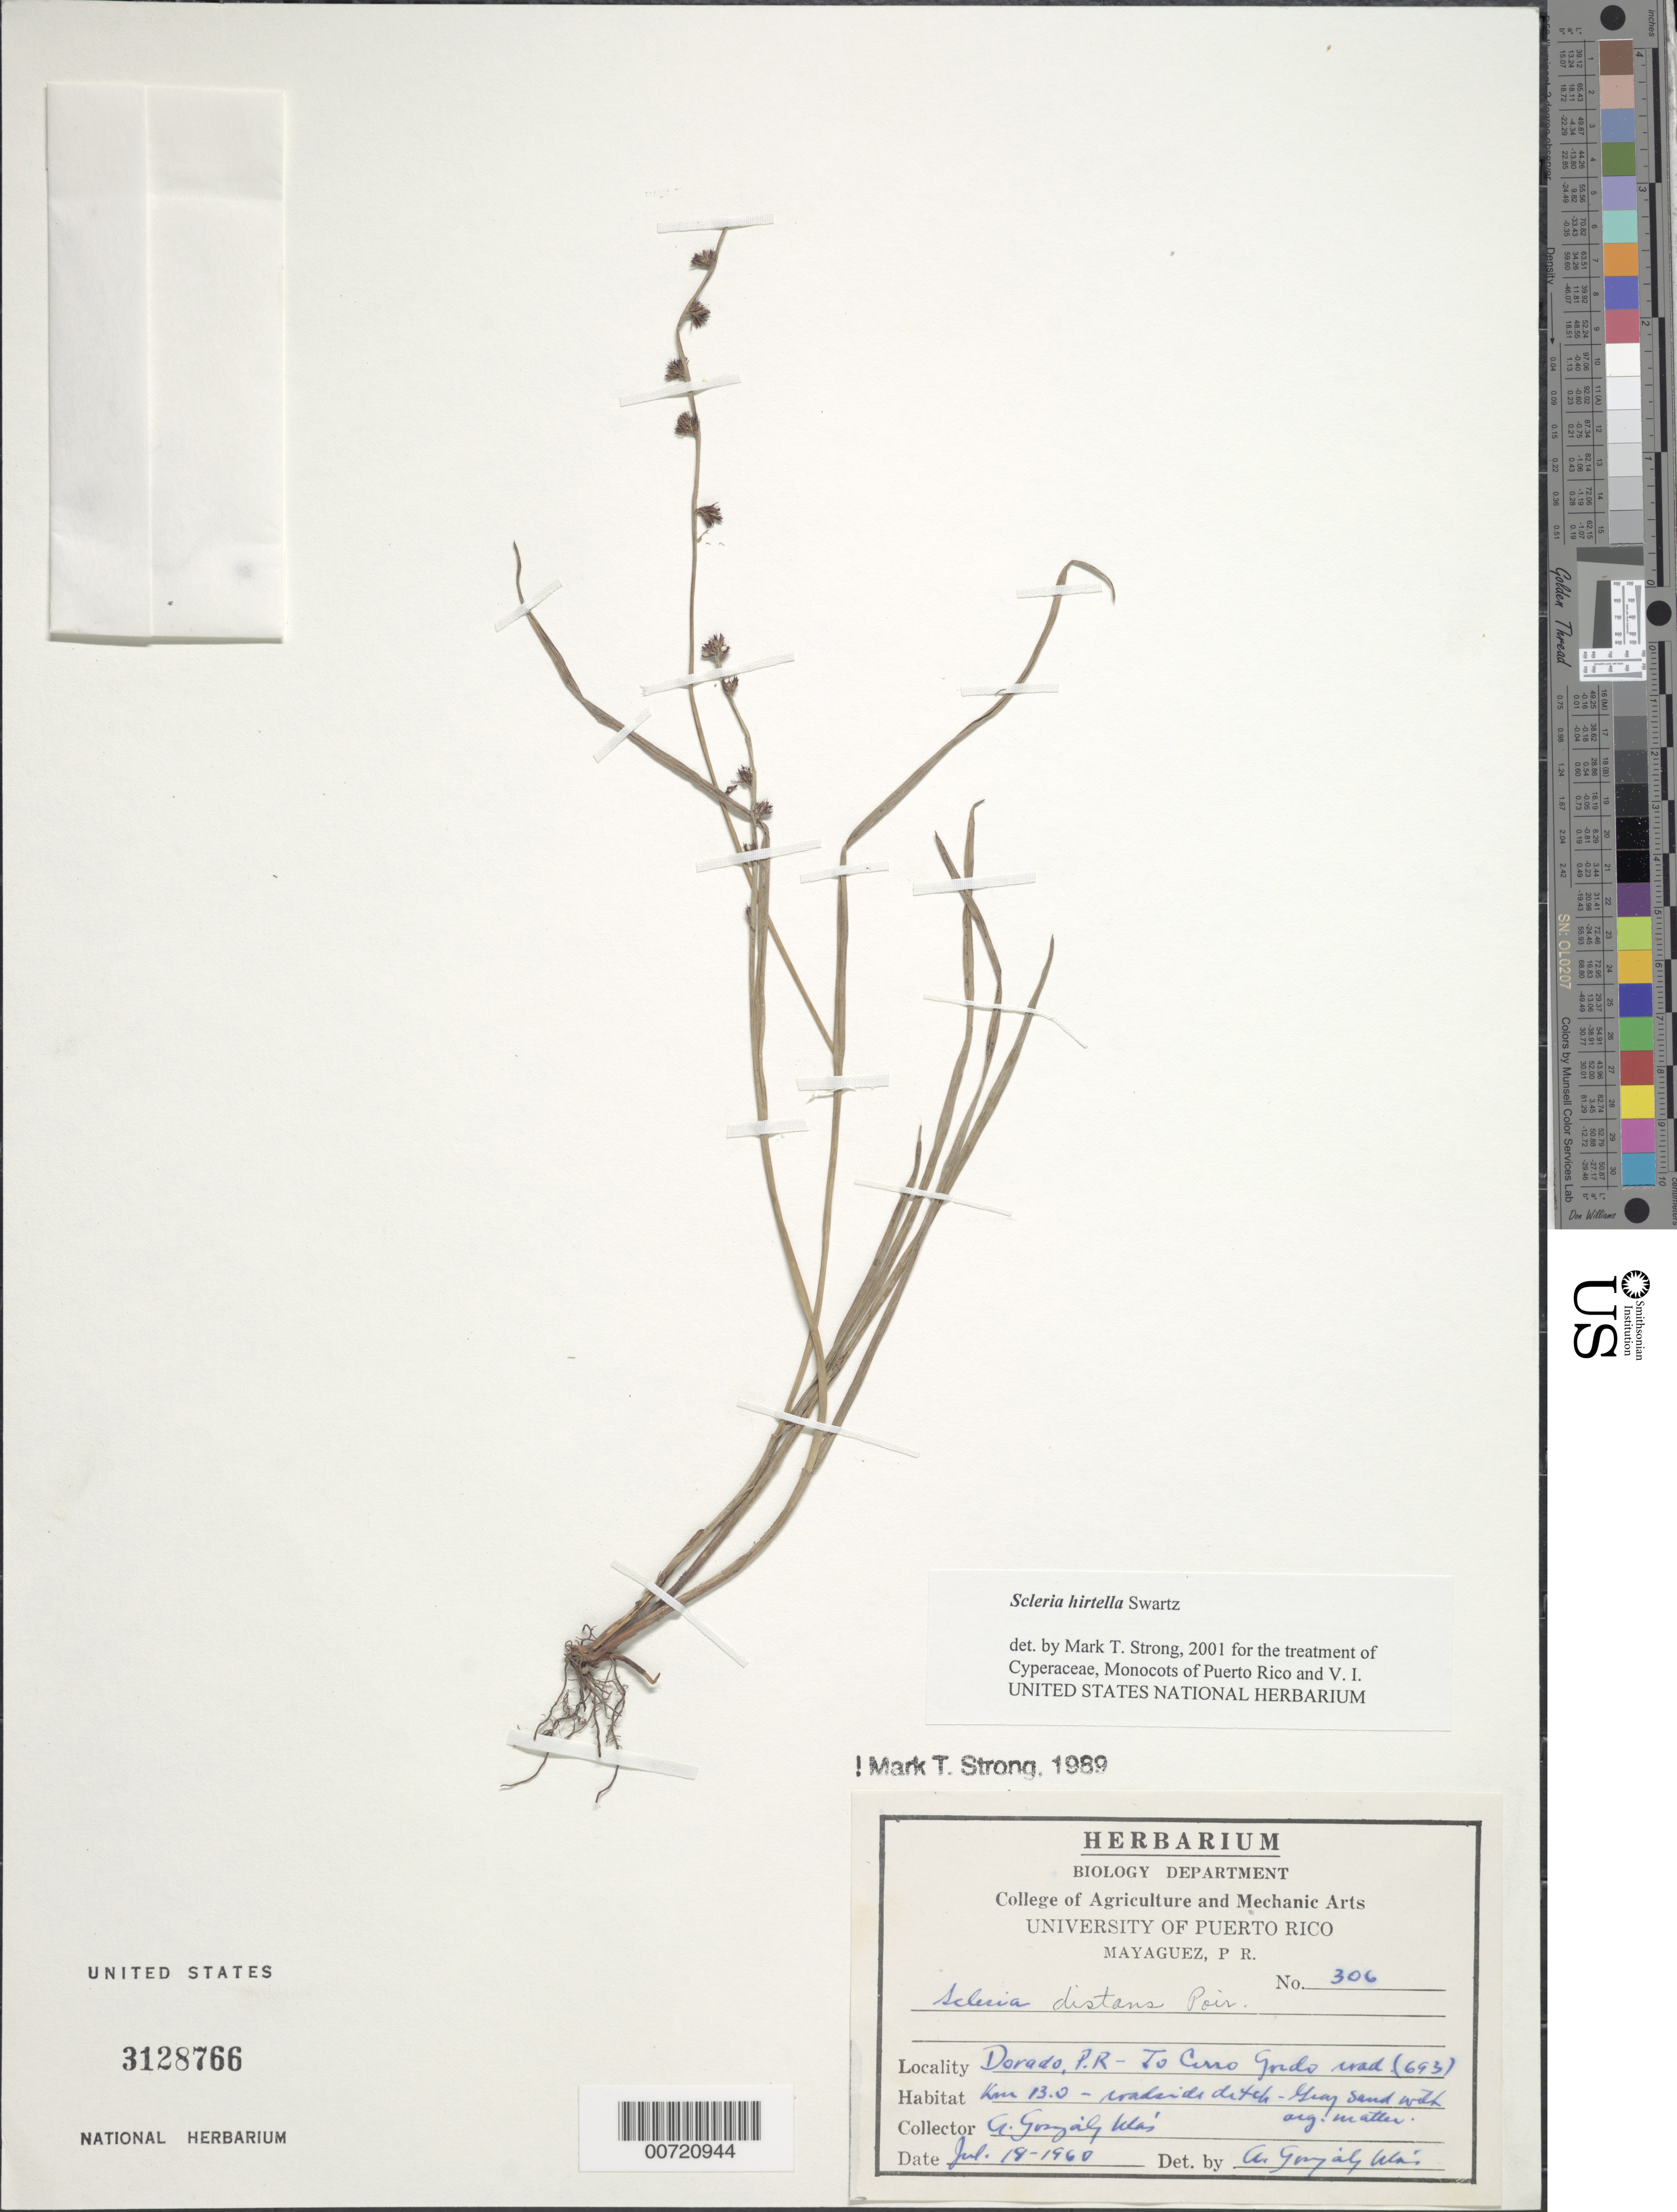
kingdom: Plantae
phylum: Tracheophyta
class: Liliopsida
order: Poales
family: Cyperaceae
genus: Scleria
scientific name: Scleria hirtella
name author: Sw.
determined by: Strong, M. T., (US), Smithsonian Institution - National Museum of Natural History (UNITED STATES)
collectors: A. Gonzales Mas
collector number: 306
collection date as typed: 18 Jul 1960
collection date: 1960-07-18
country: Puerto Rico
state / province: Dorado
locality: Dorado: To Cerro Gordo, Rd. 693, km 13.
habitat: Roadside ditch.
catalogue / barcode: US 3128766